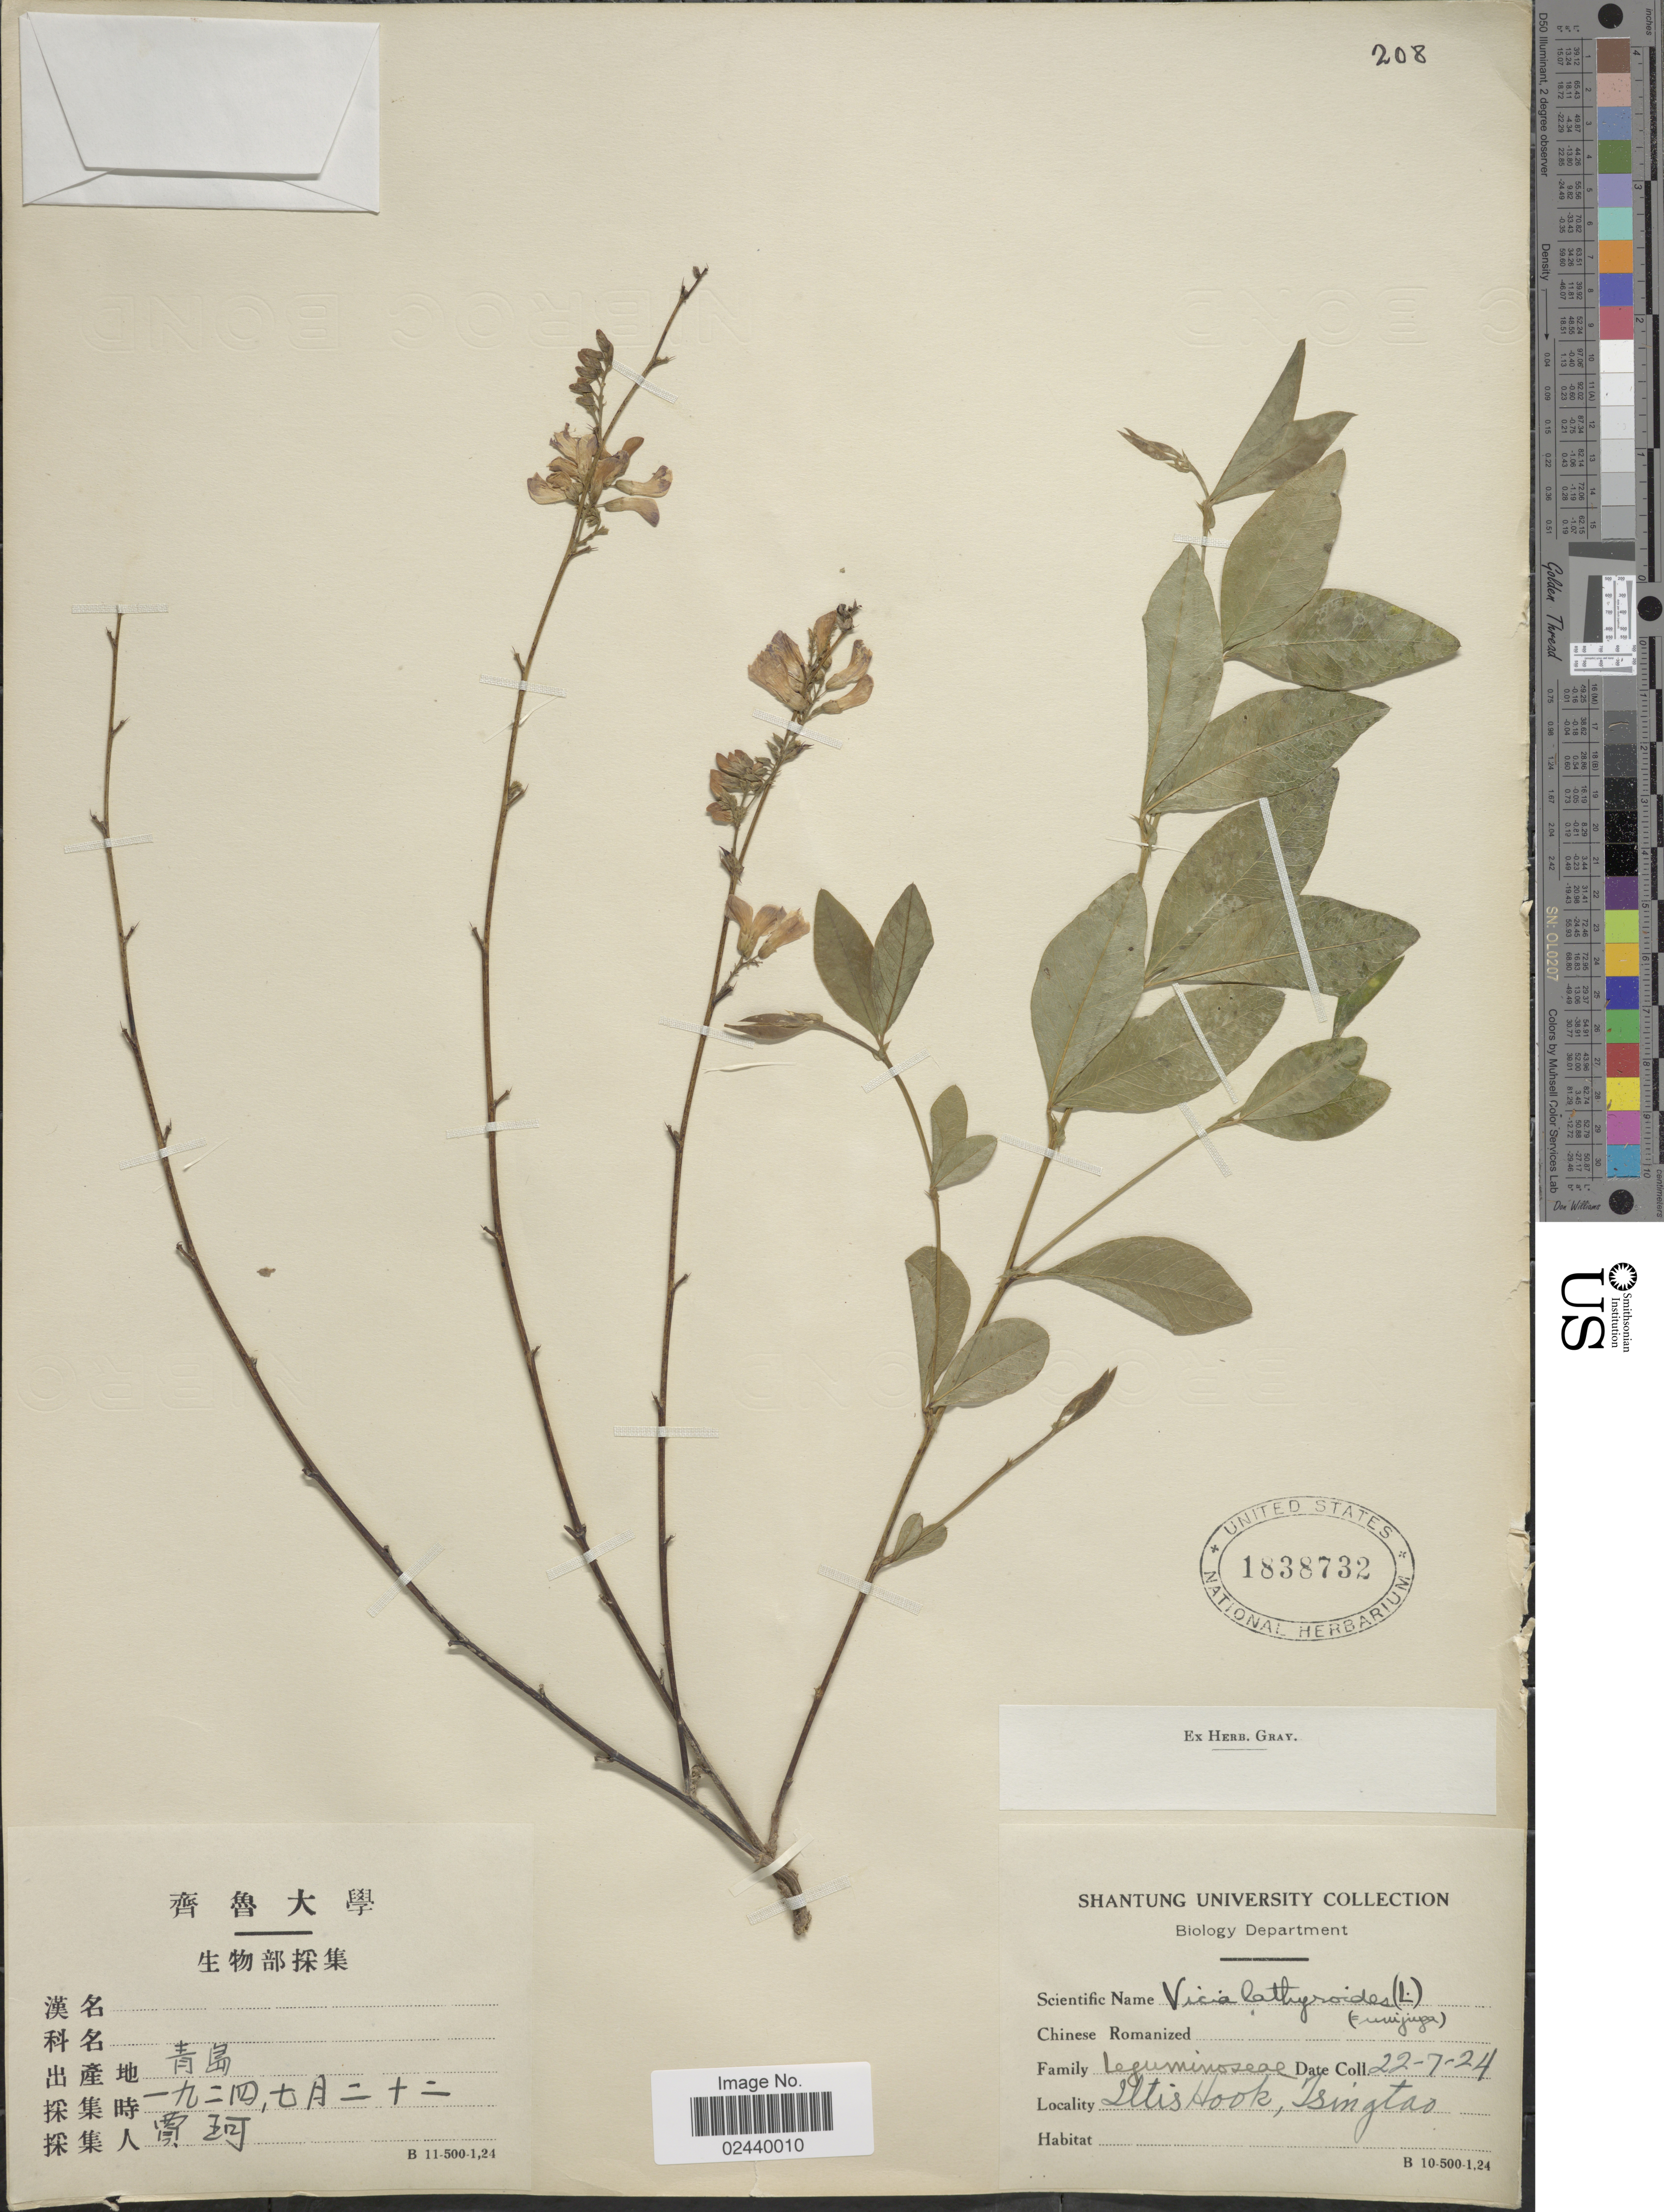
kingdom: Plantae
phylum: Tracheophyta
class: Magnoliopsida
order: Fabales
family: Fabaceae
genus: Vicia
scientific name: Vicia unijuga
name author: A. Braun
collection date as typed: Transcribed d/m/y: 22/7/24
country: China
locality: Iltis Hook, Tsingtao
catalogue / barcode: US 1838732